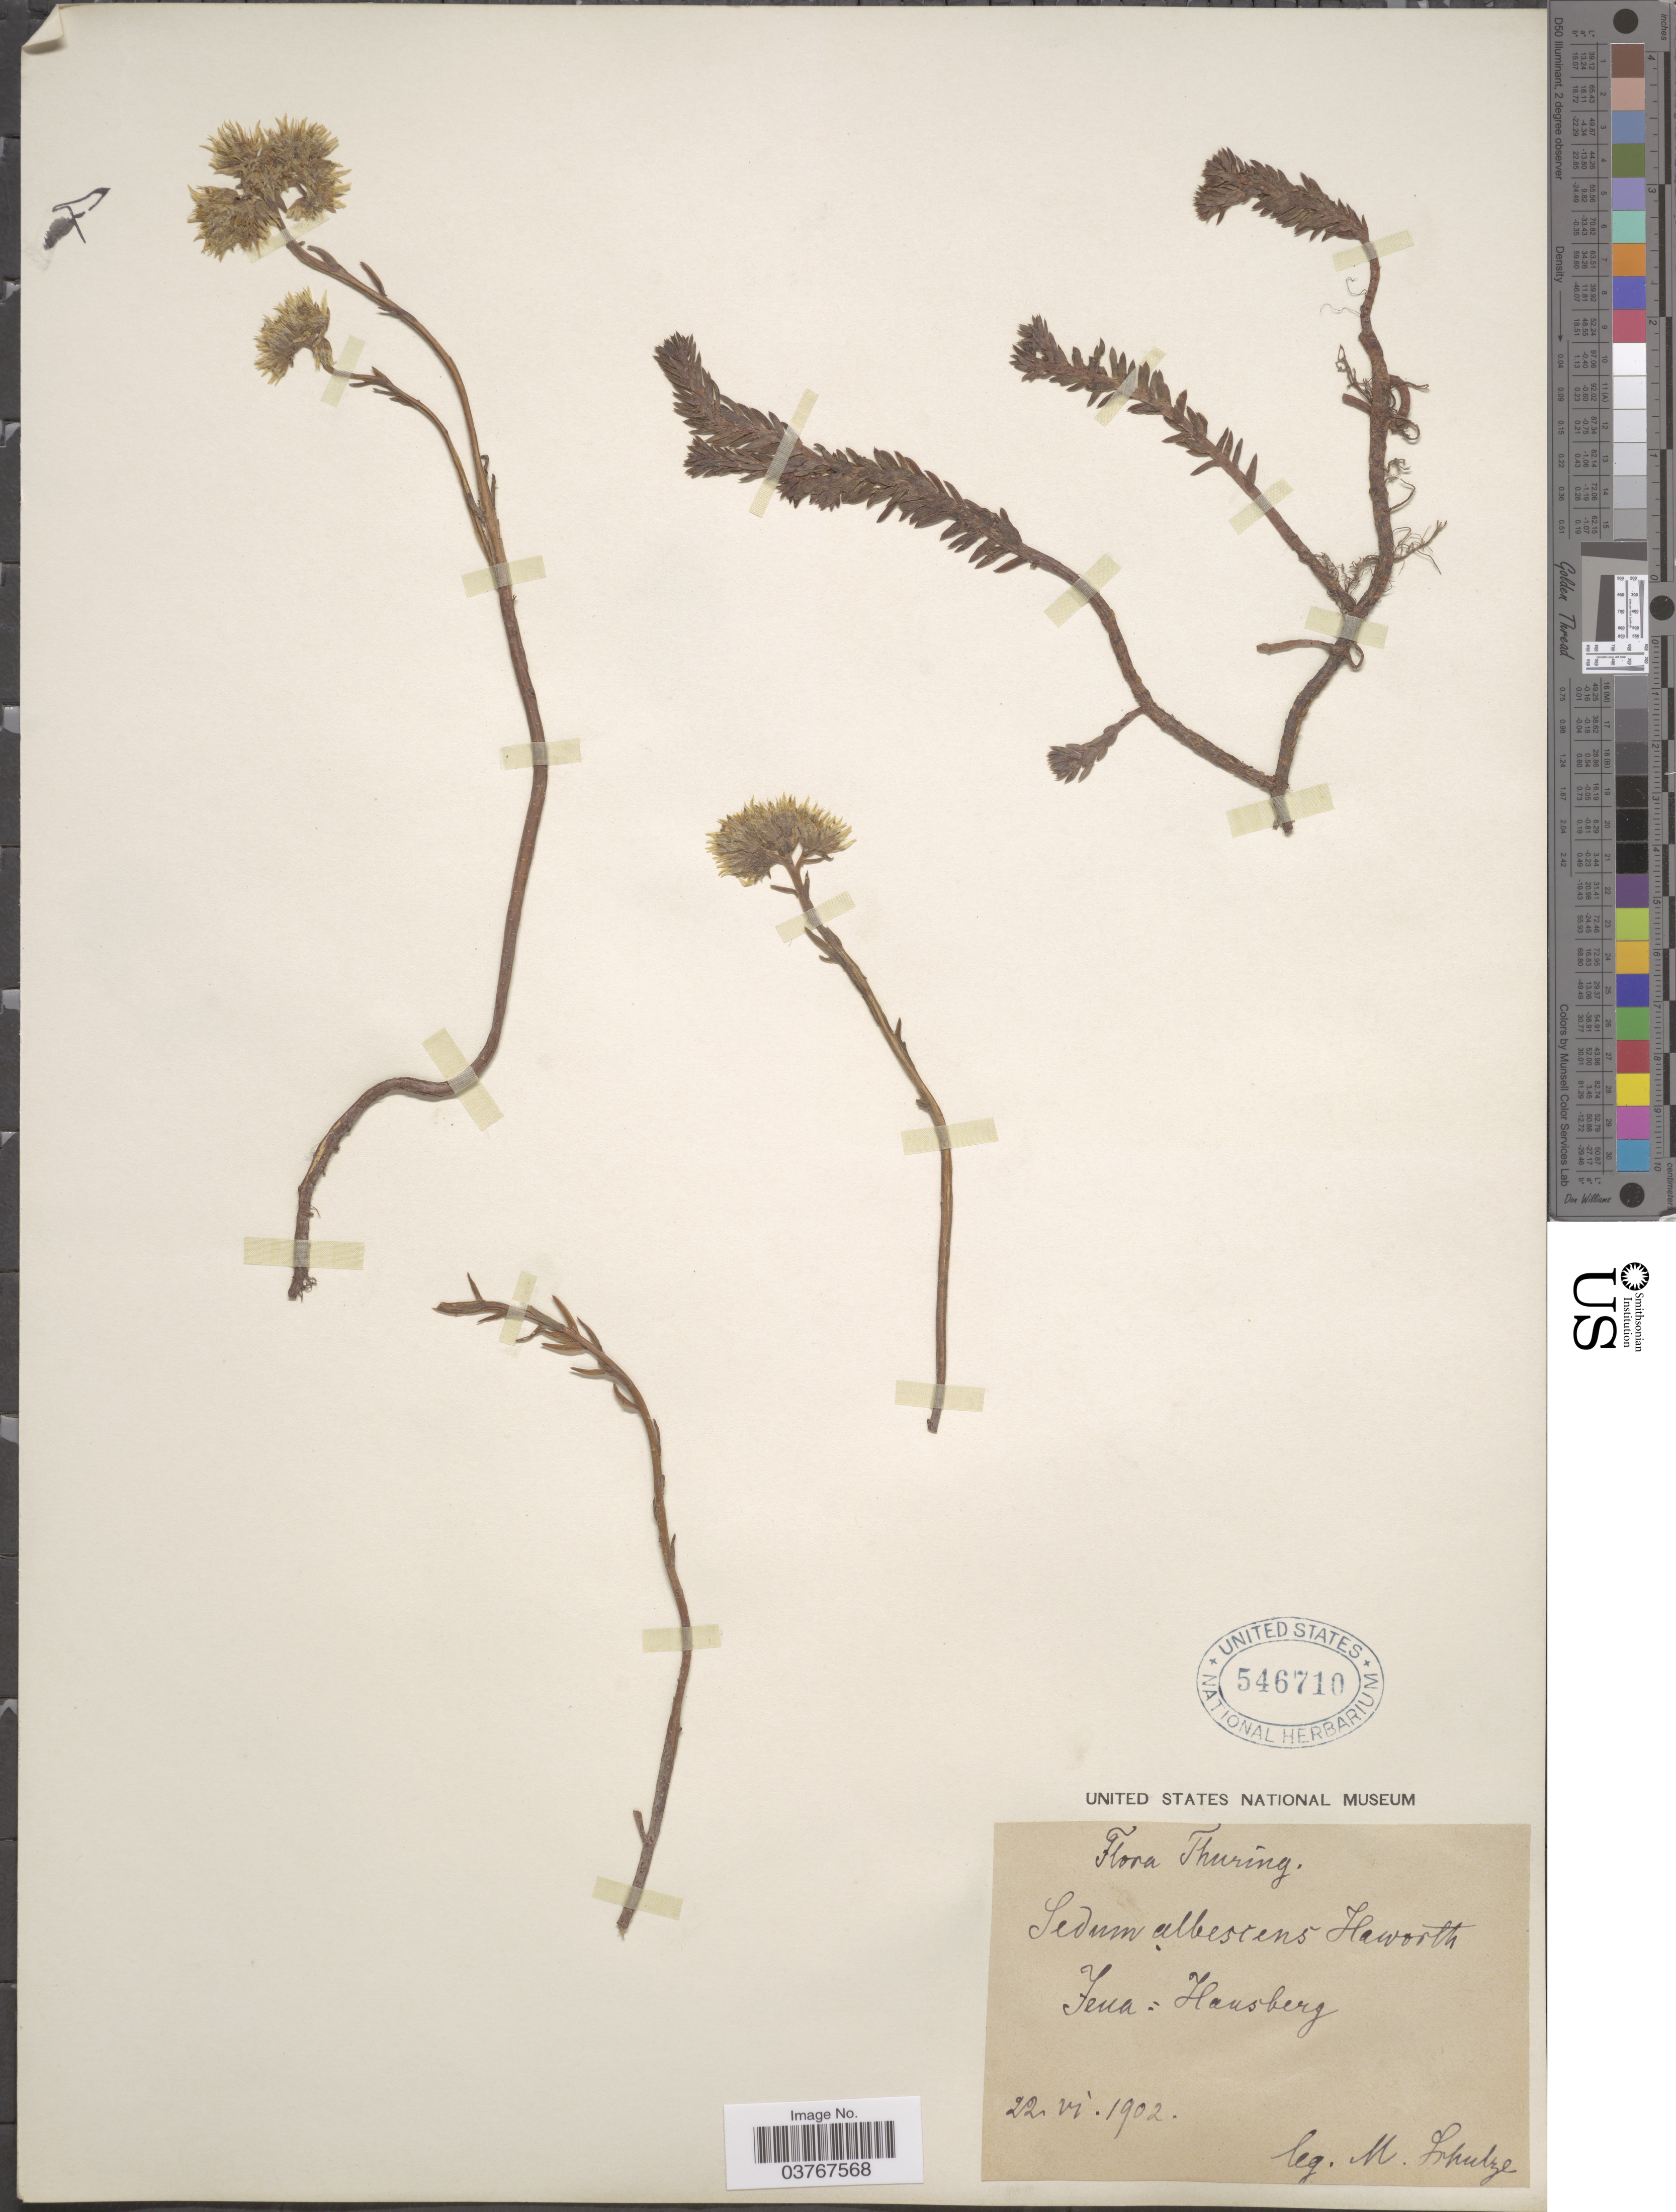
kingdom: Plantae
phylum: Tracheophyta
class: Magnoliopsida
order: Saxifragales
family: Crassulaceae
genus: Petrosedum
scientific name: Petrosedum rupestre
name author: (L.) P.V. Heath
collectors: M. Schulze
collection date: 1902-06-22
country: Germany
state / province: Thuringia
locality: Thuring. Fena. Hansberg.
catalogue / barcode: US 546710